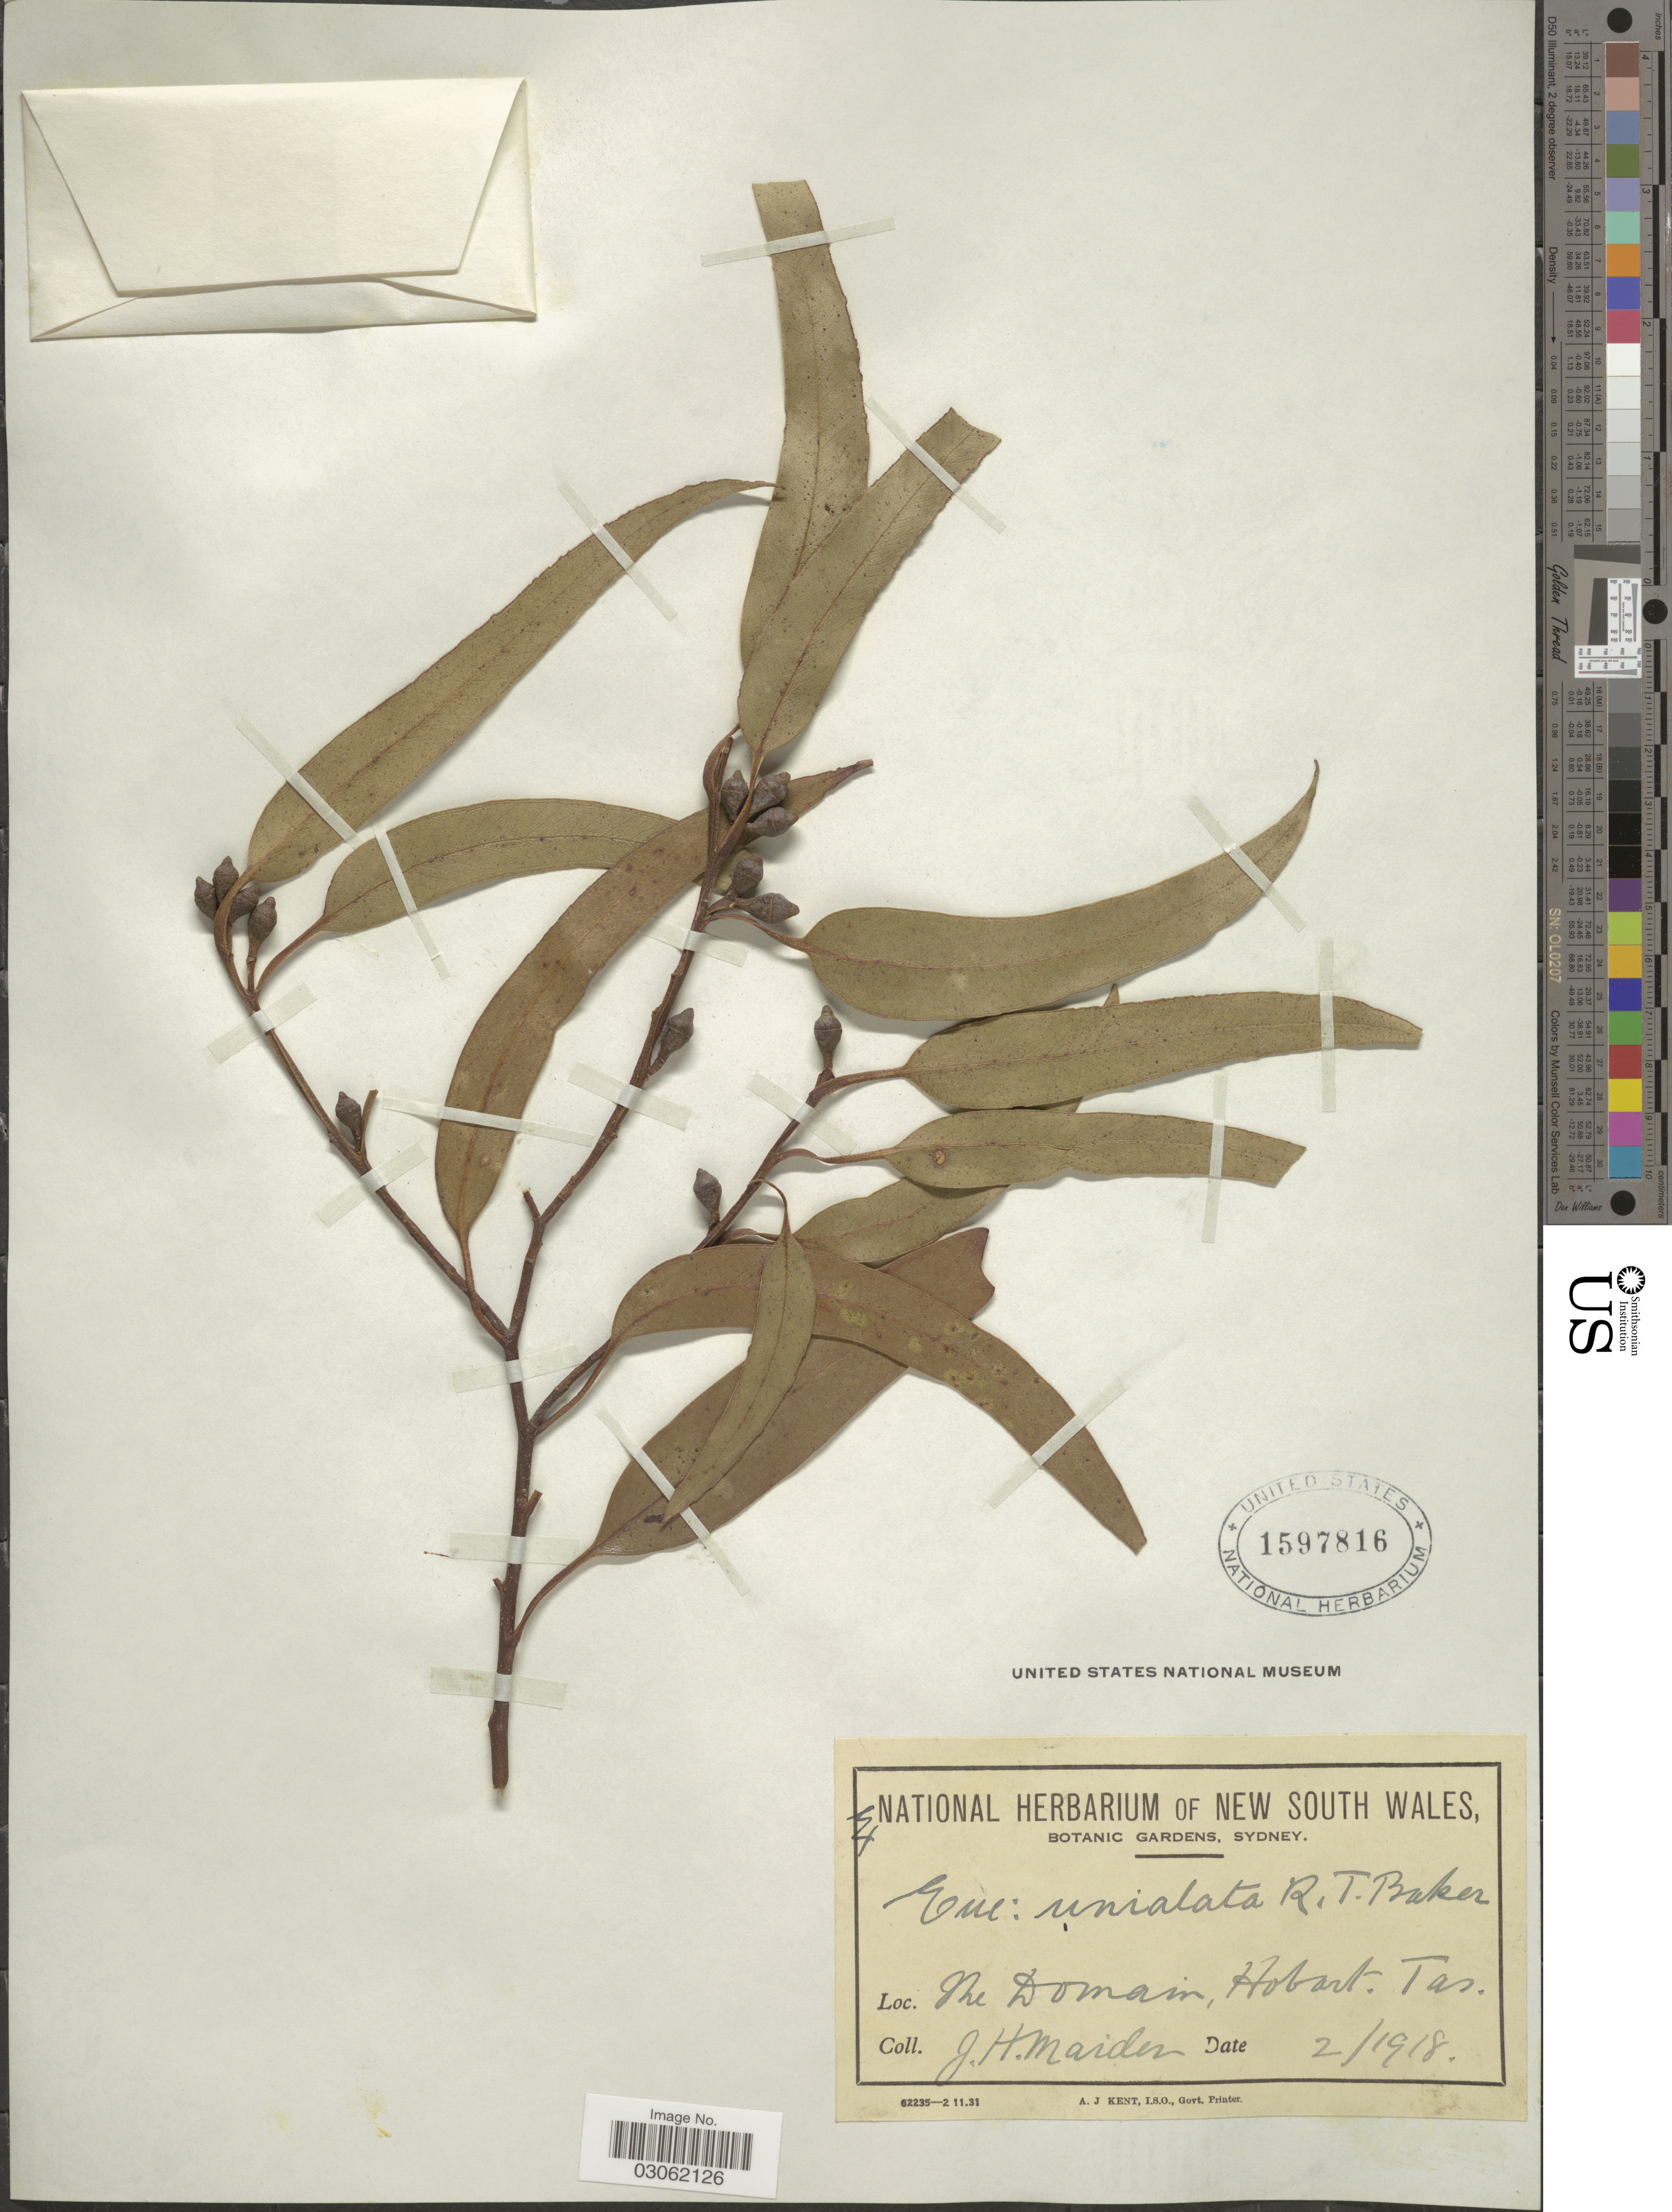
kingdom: Plantae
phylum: Tracheophyta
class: Magnoliopsida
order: Myrtales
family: Myrtaceae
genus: Eucalyptus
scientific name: Eucalyptus x unialata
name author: R.T. Baker & H.G. Sm.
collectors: J. Maiden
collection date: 1918-02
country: Australia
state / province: Tasmania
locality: The Domain, Hobart. Tas.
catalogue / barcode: US 1597816